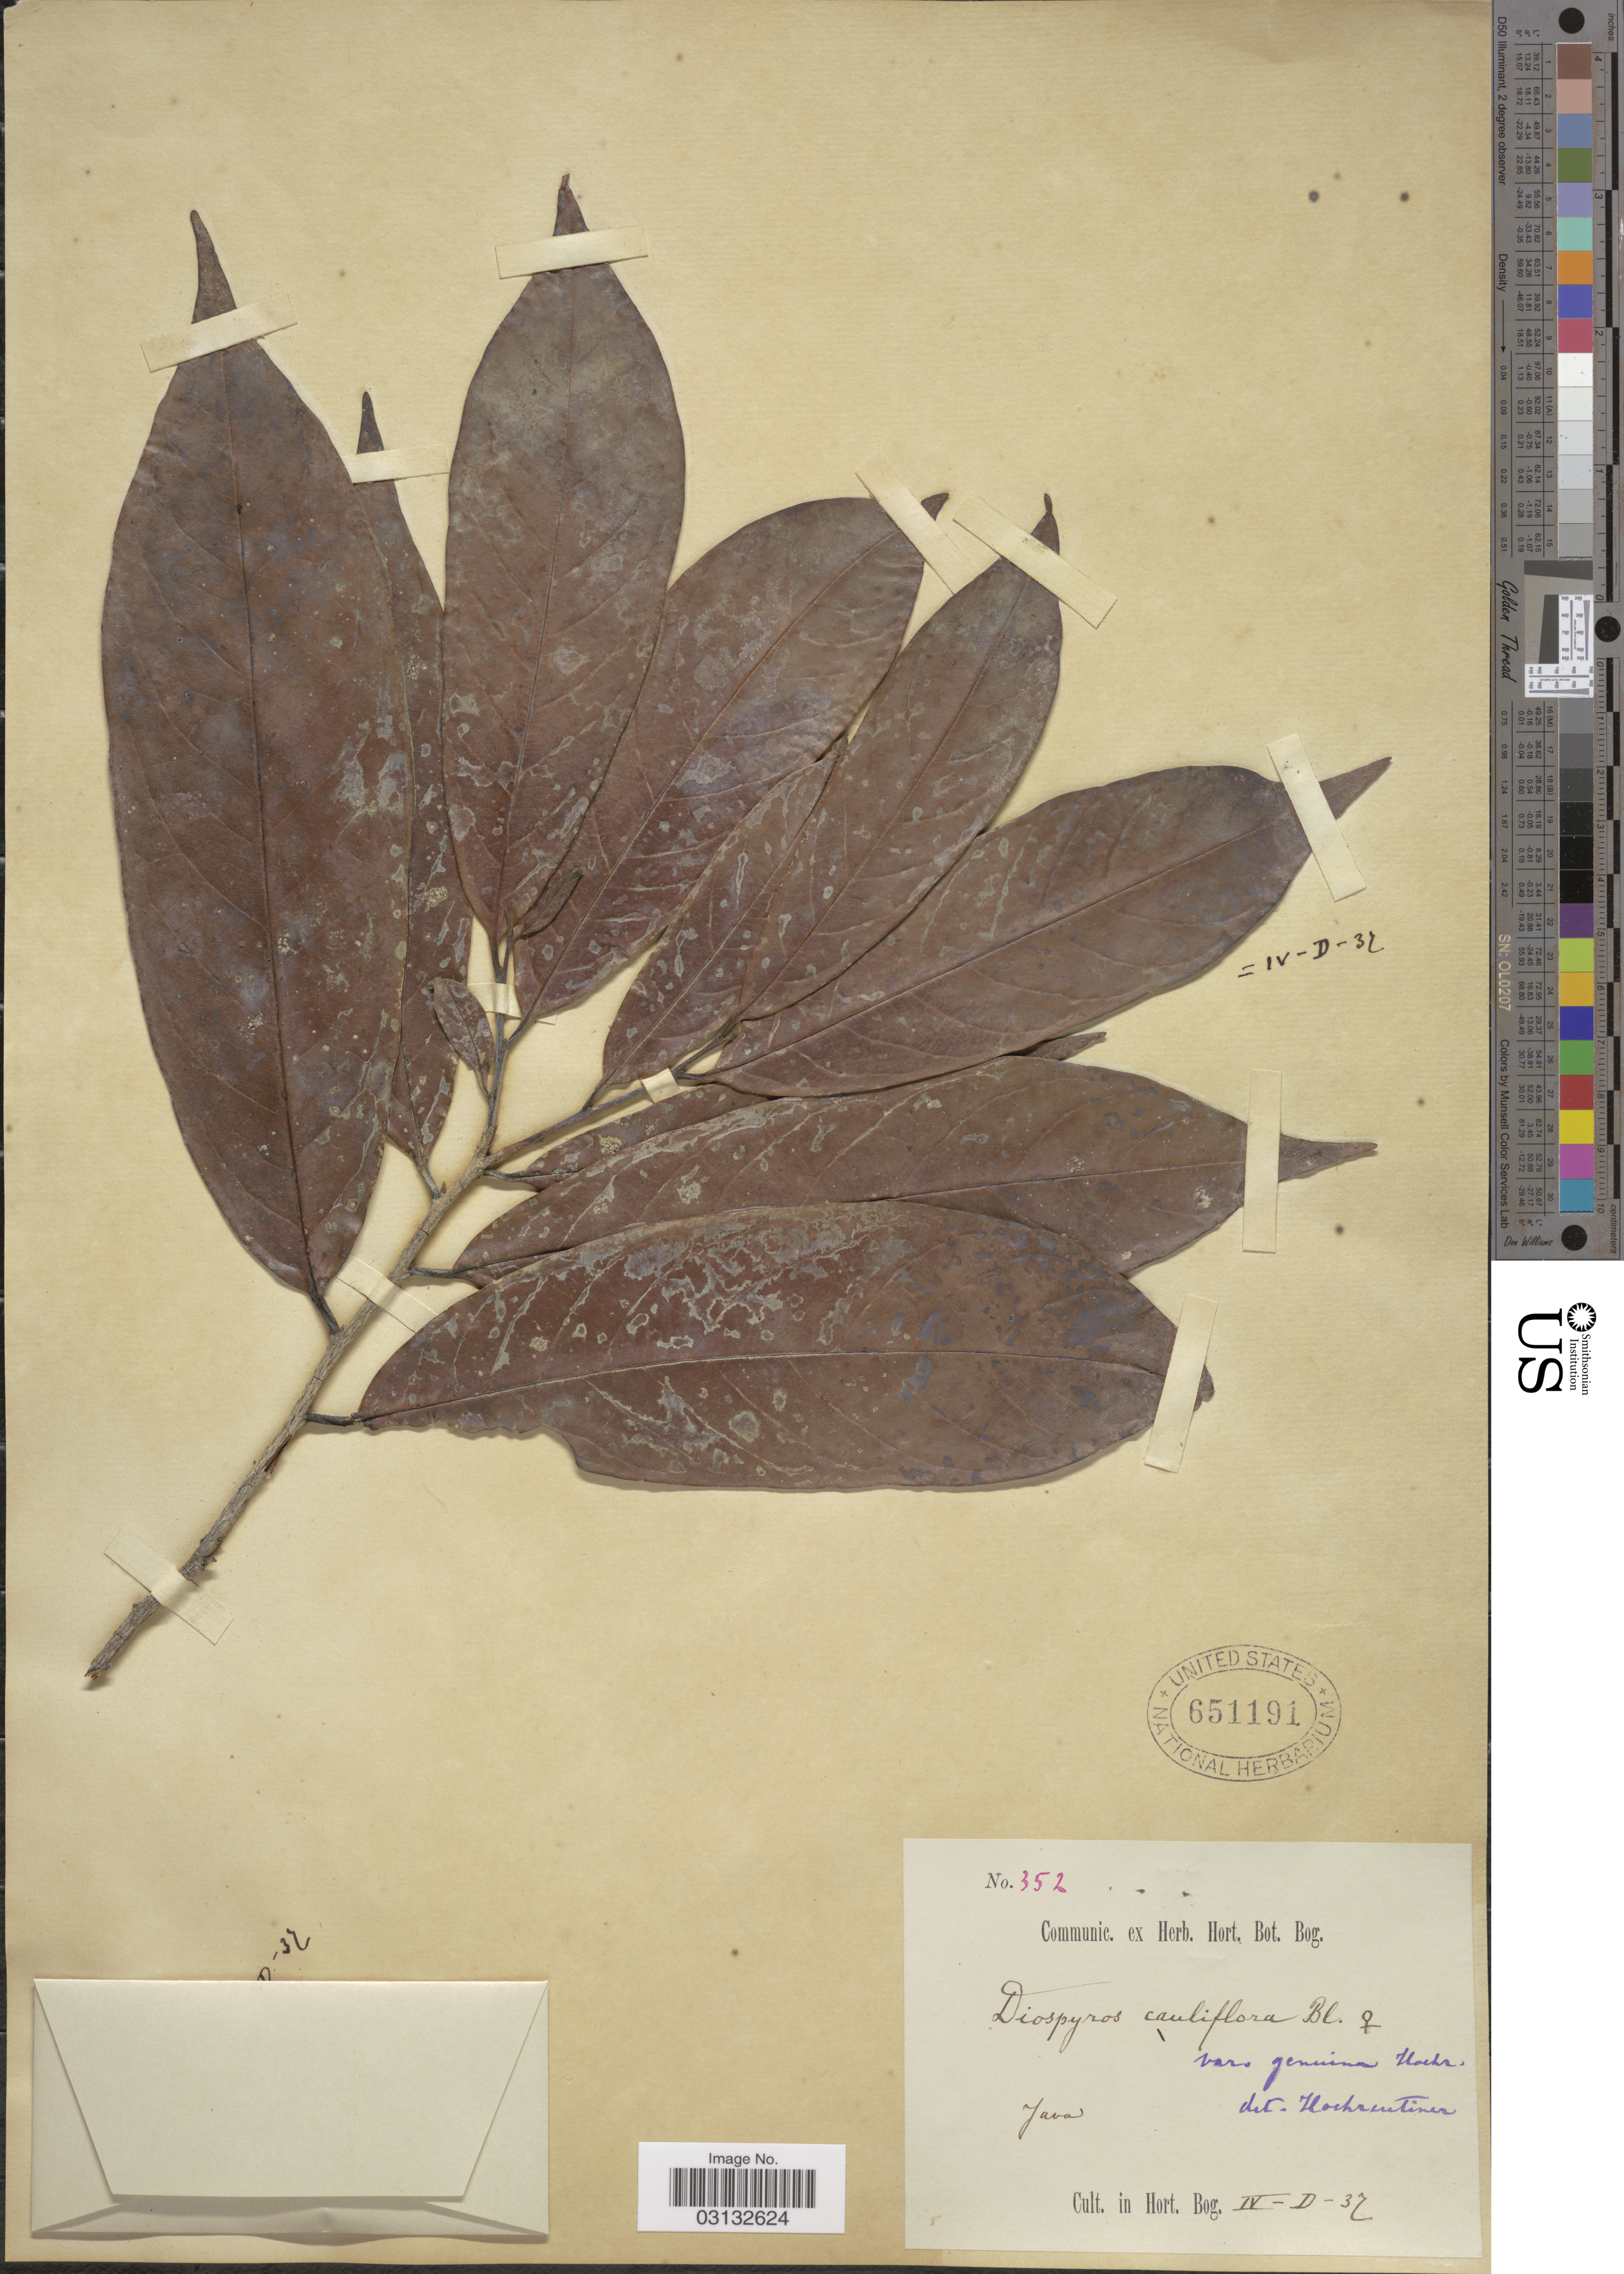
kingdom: Plantae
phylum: Tracheophyta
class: Magnoliopsida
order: Ericales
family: Ebenaceae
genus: Diospyros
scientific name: Diospyros cauliflora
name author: Blume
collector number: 352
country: Indonesia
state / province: Java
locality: Java. Cult. in Hort. Bog. IV-D-37.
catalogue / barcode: US 651191